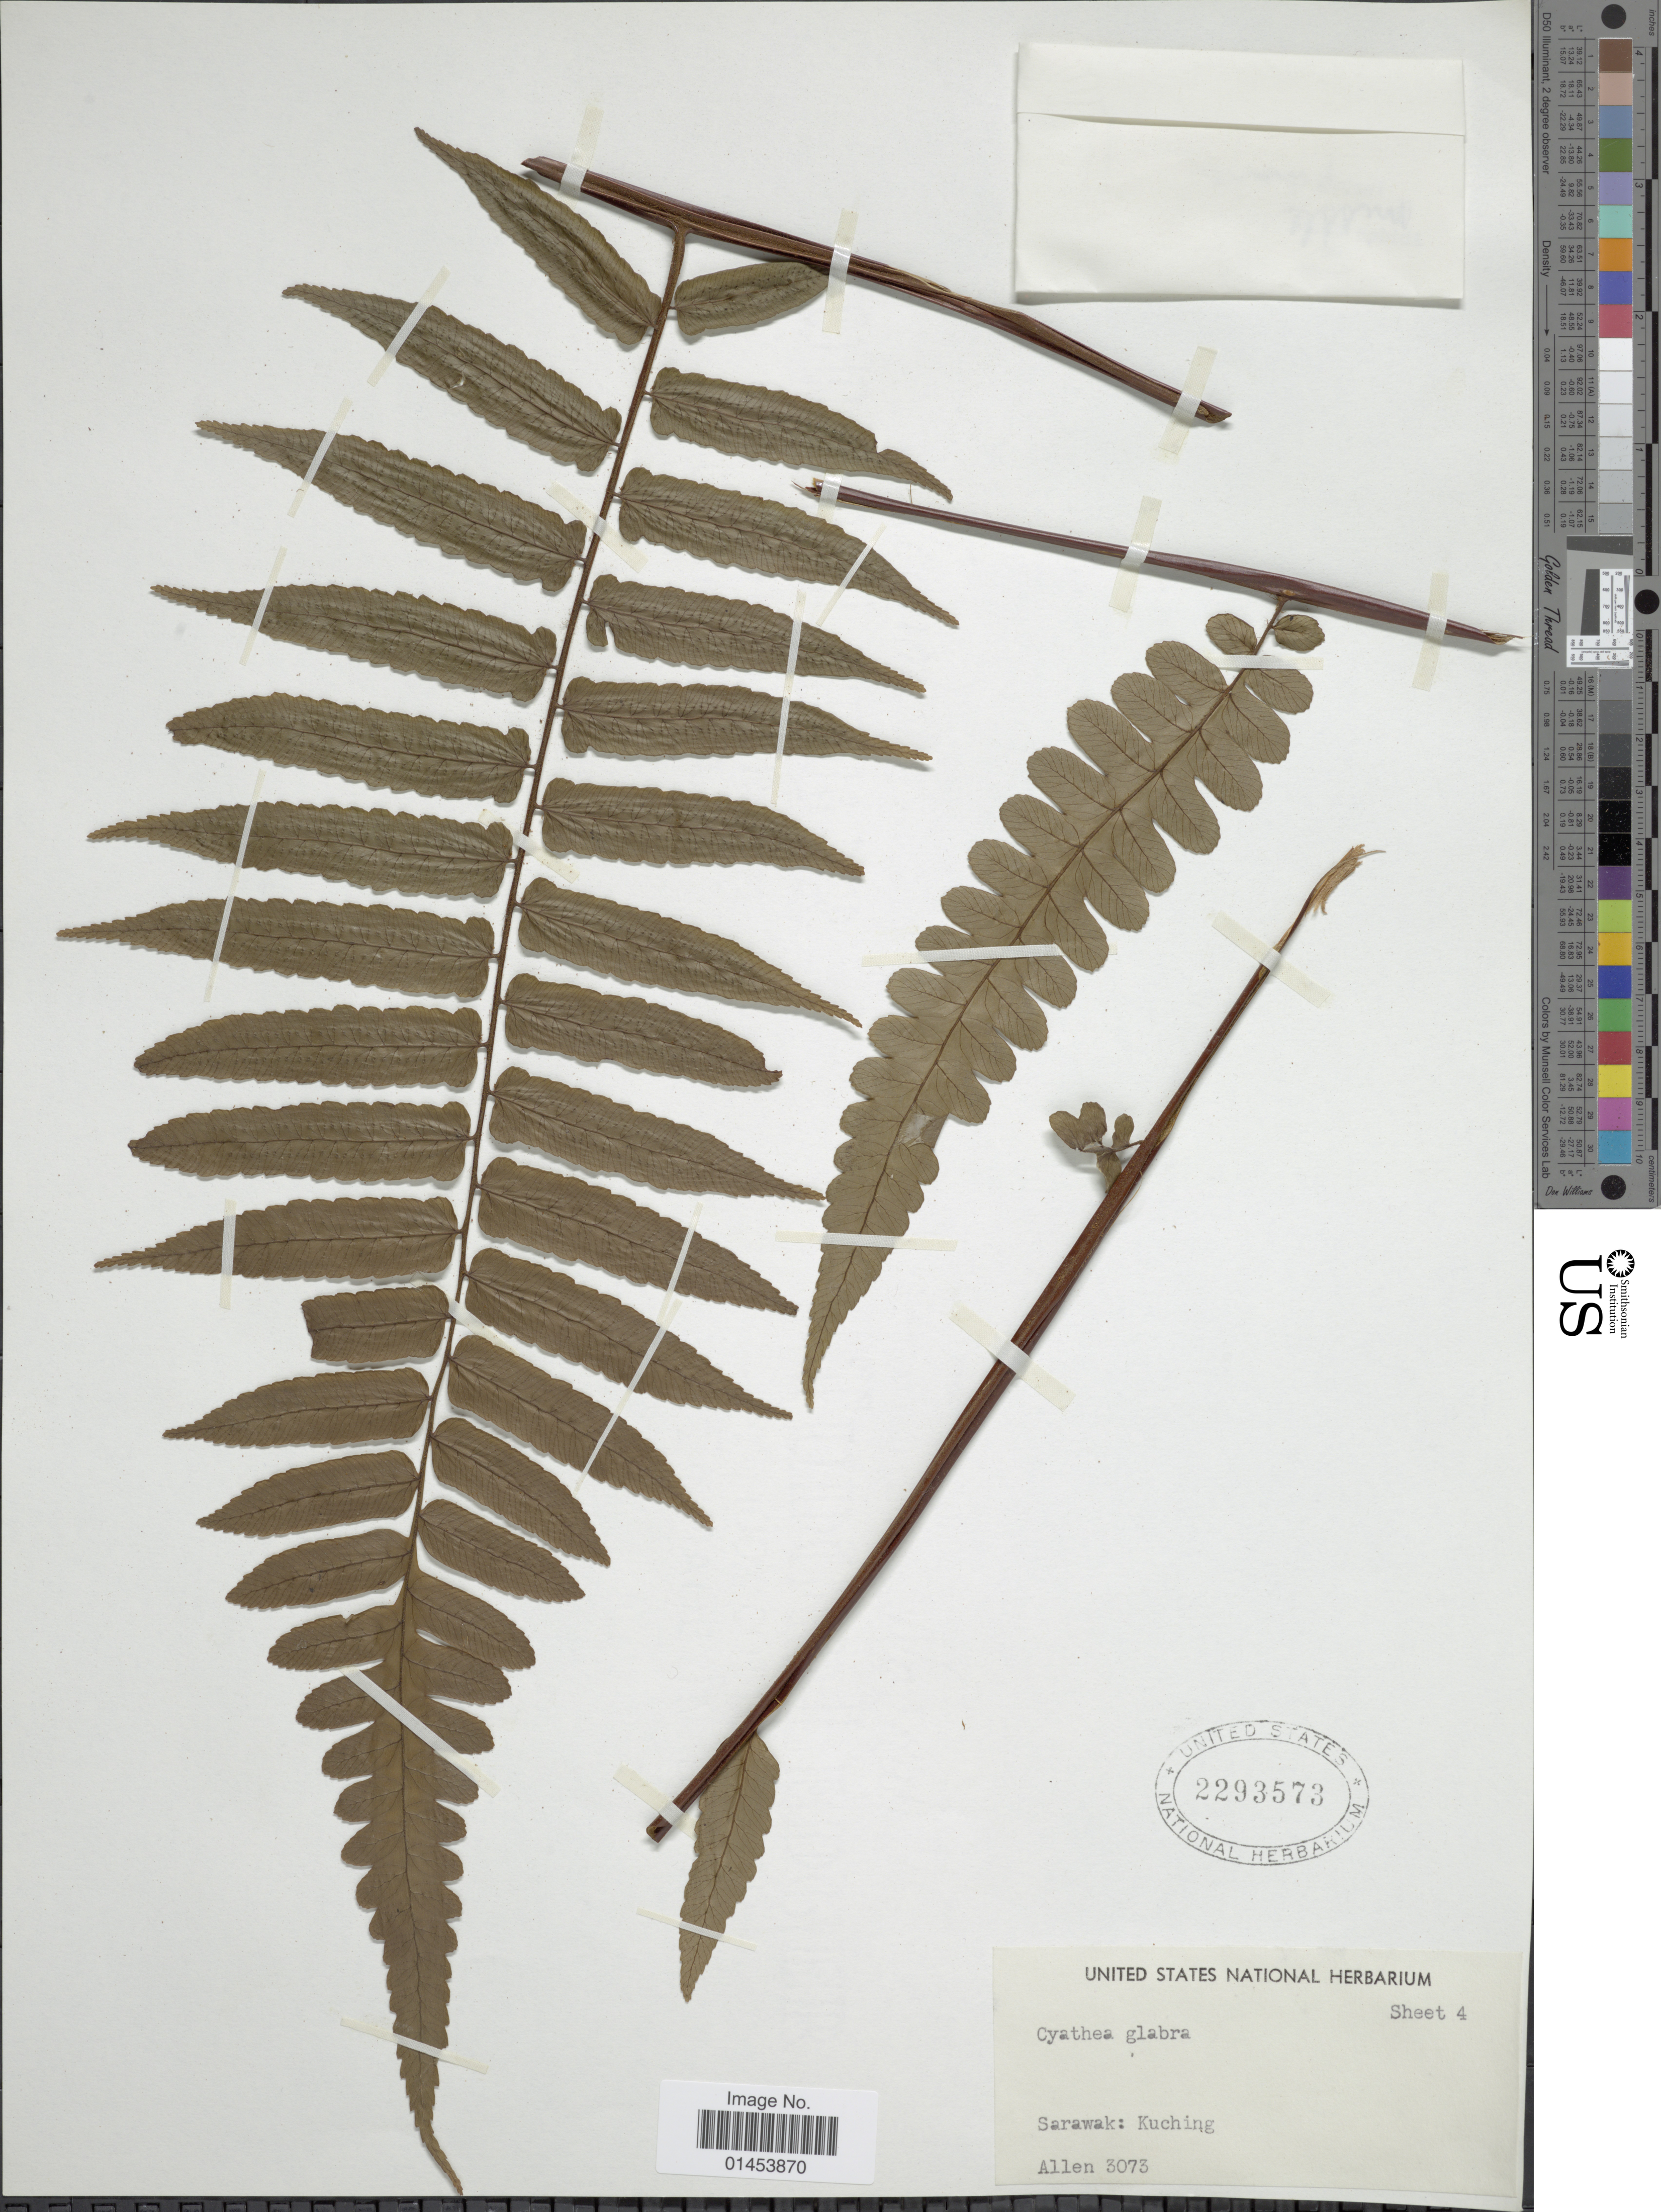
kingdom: Plantae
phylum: Tracheophyta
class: Polypodiopsida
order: Cyatheales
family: Cyatheaceae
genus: Cyathea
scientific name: Cyathea glabra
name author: (Blume) Copel.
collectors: -- Allen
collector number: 3073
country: Malaysia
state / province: Sarawak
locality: Sarawak:Kuching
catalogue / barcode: US 2293573